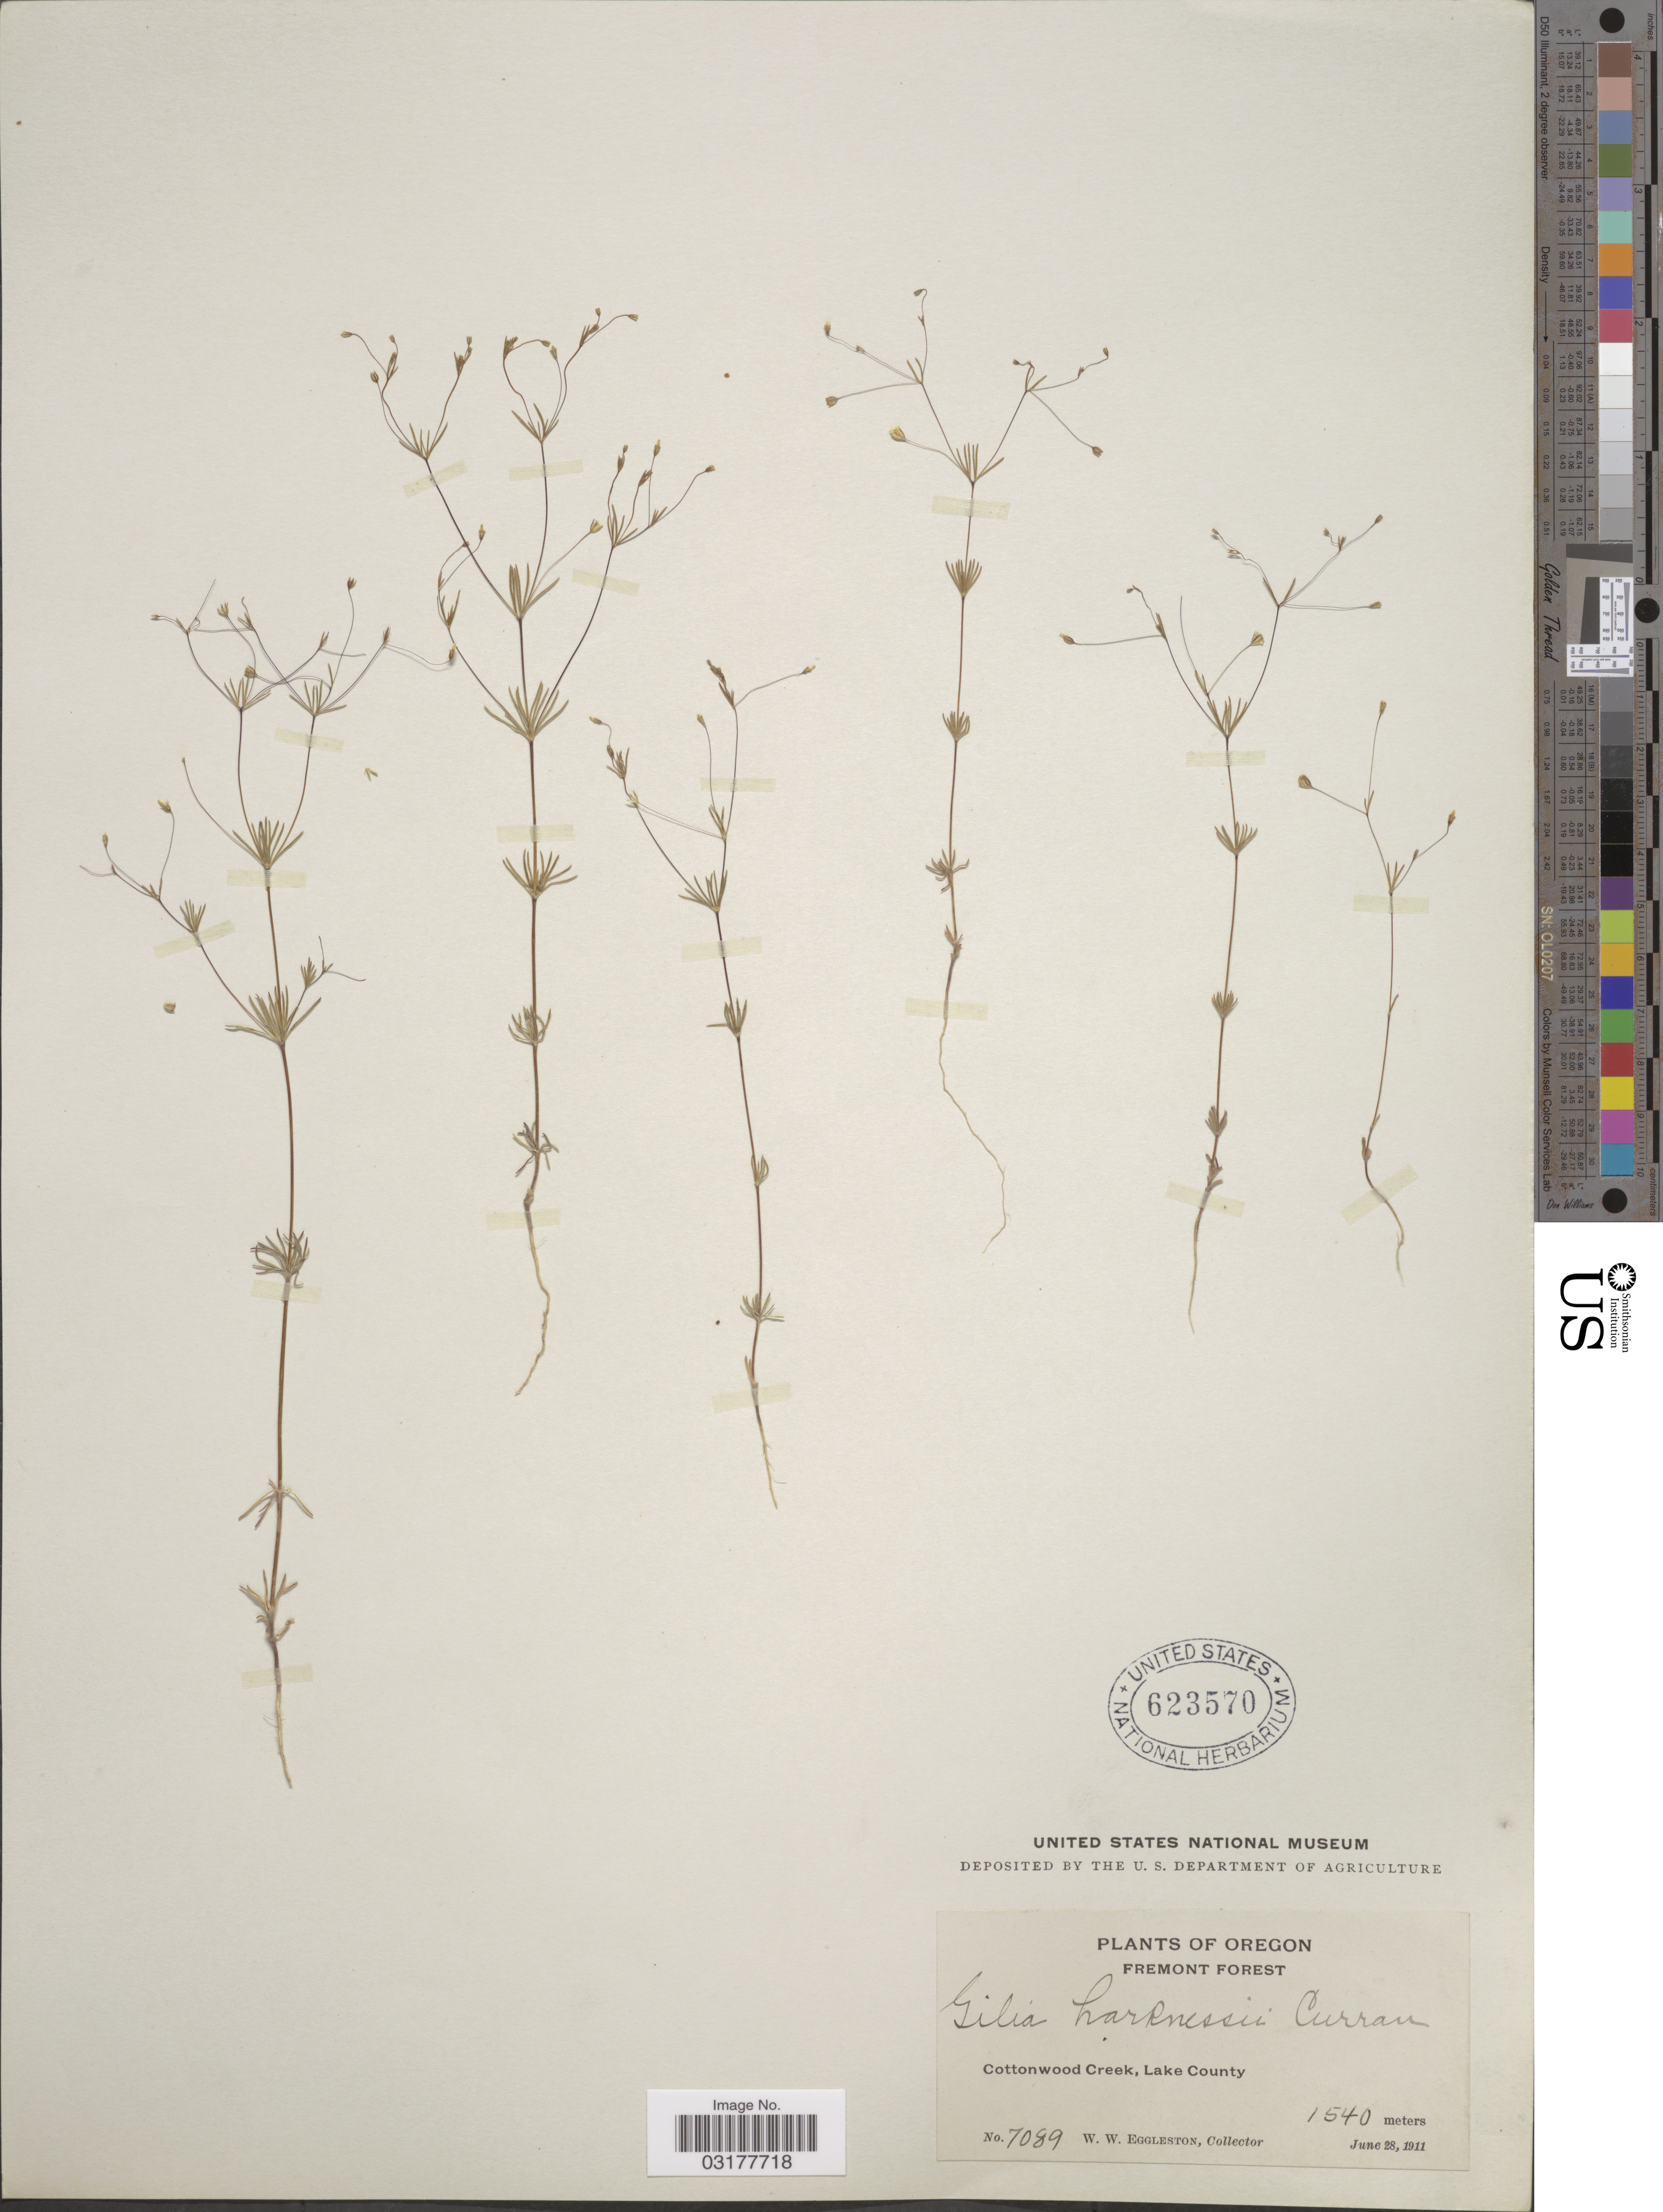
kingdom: Plantae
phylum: Tracheophyta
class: Magnoliopsida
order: Ericales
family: Polemoniaceae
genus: Leptosiphon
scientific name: Leptosiphon harknessii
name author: (Curran) J.M. Porter & L.A. Johnson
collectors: W. W. Eggleston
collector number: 7089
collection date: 1911-06-28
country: United States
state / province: California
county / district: Lake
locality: Fremont Forest. Cottonwood Creek, Lake County.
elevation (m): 1540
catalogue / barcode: US 623570